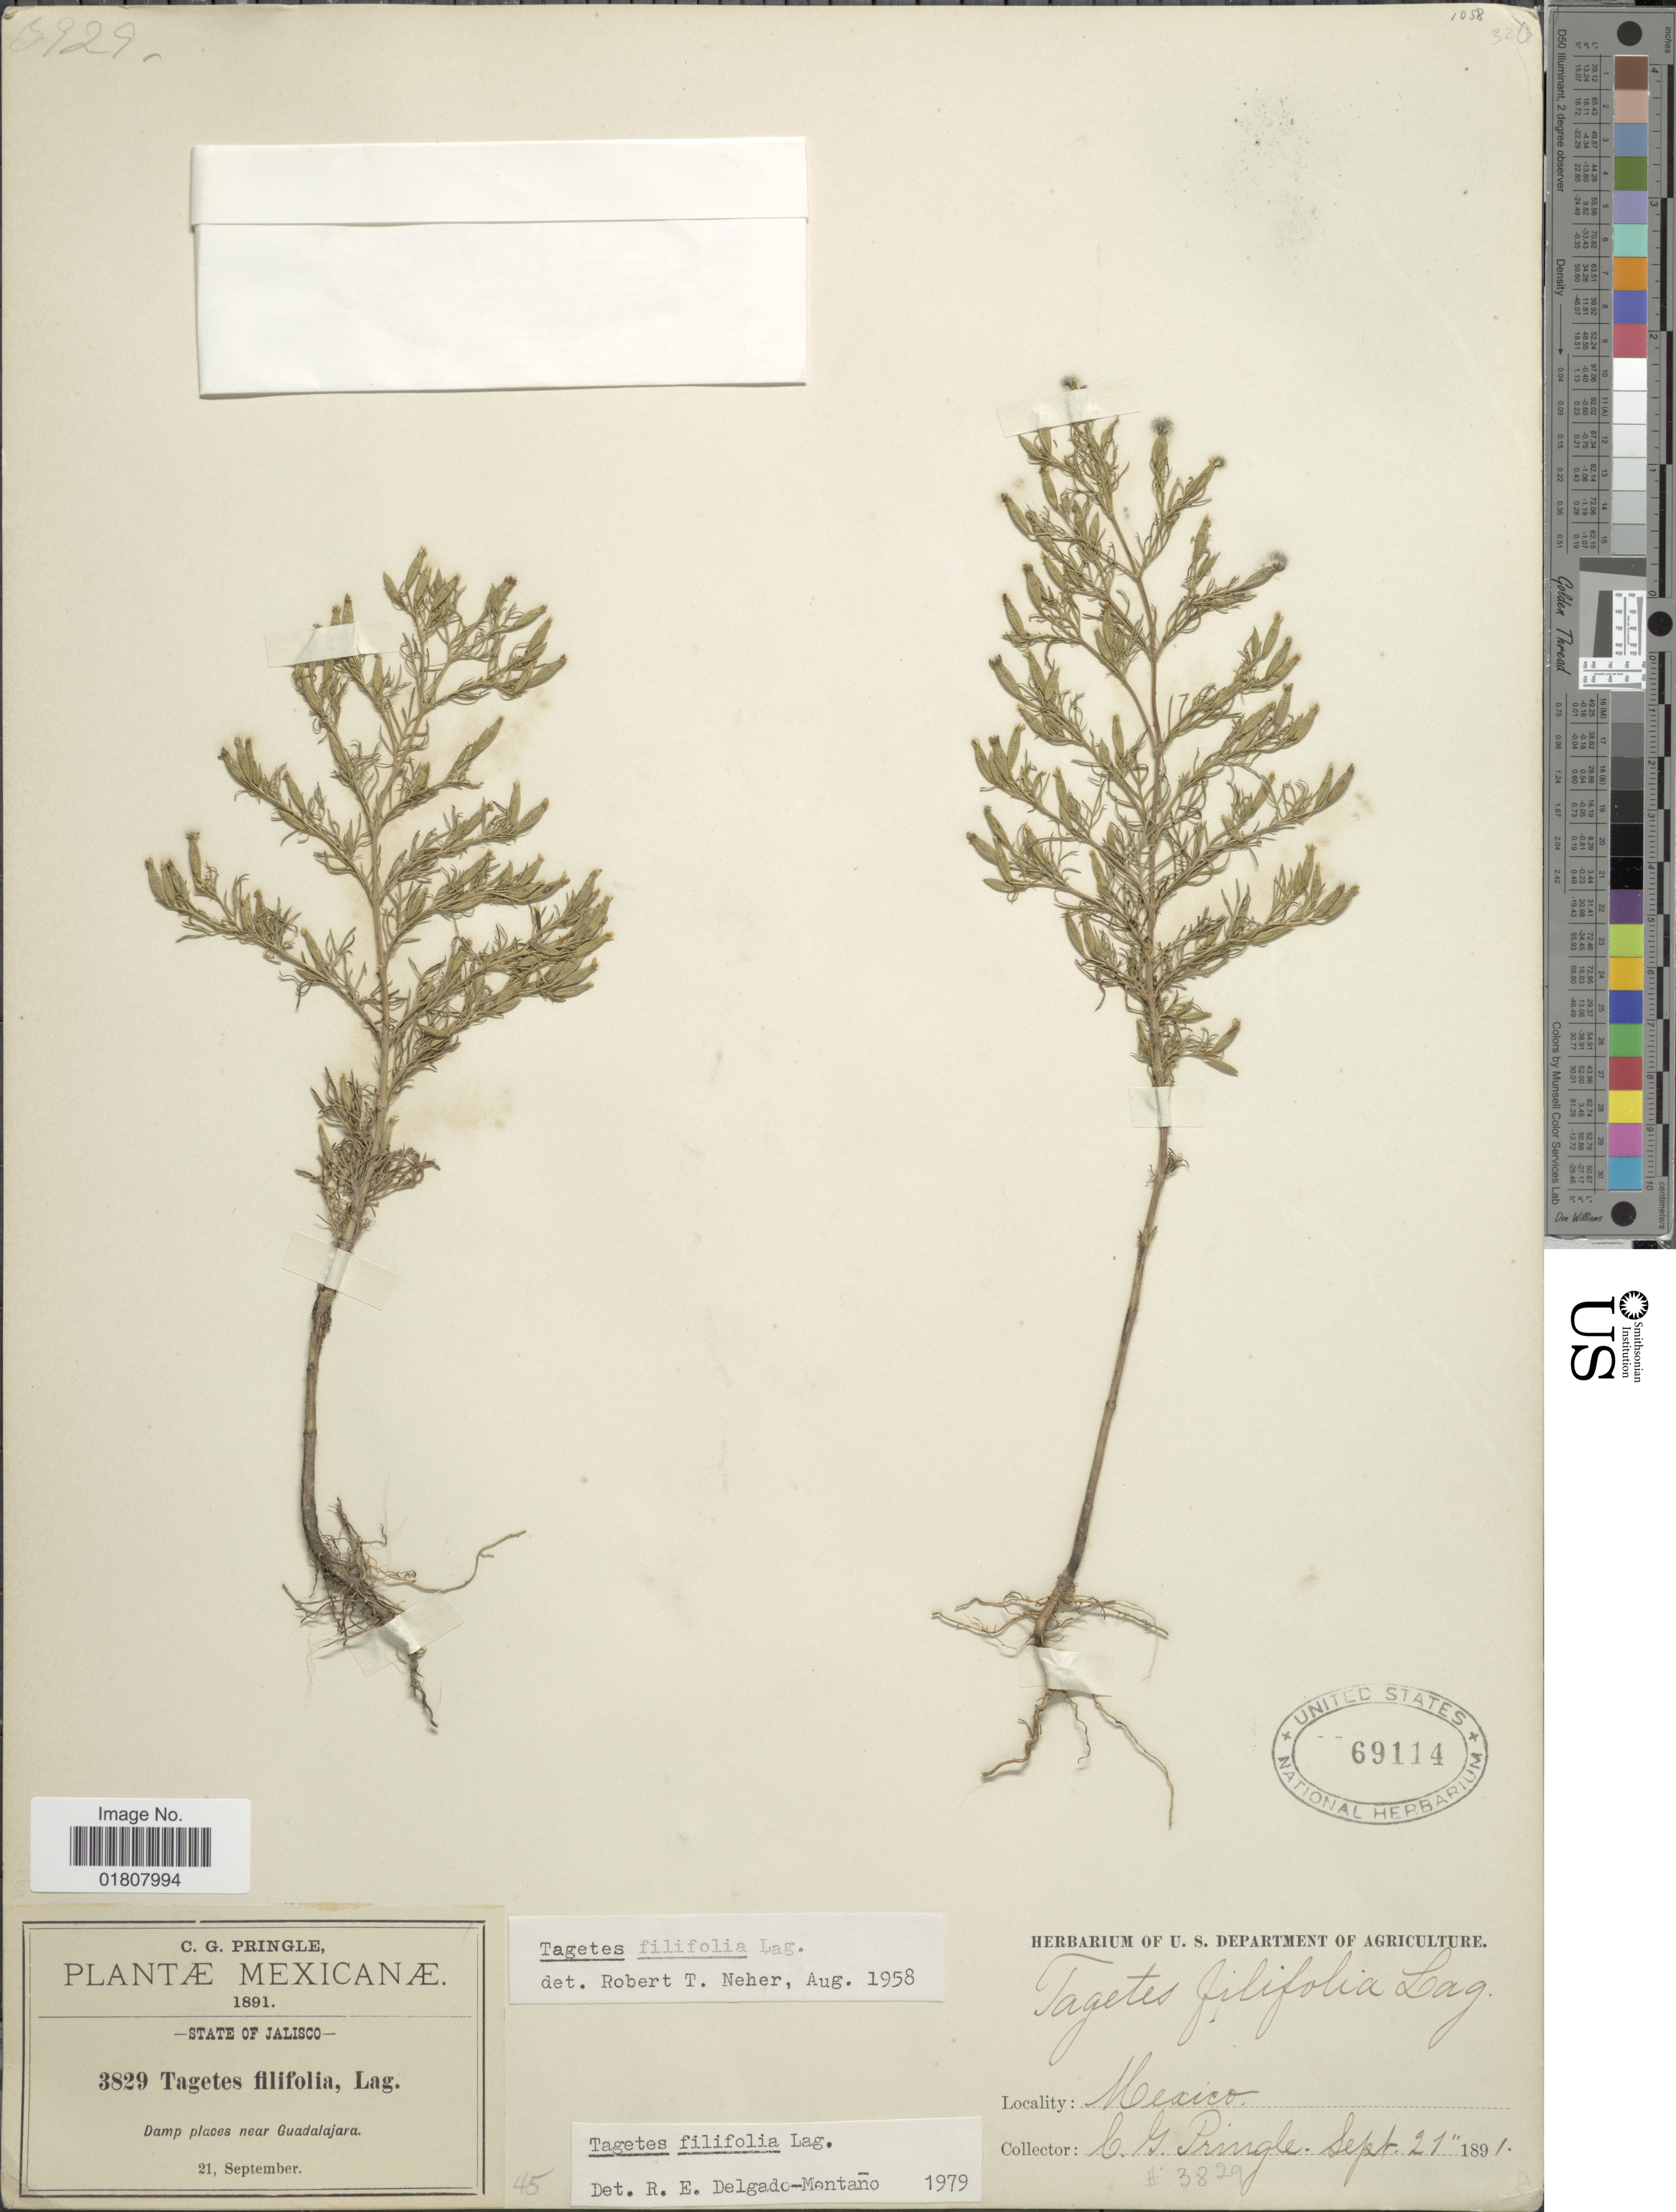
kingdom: Plantae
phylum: Tracheophyta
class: Magnoliopsida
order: Asterales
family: Asteraceae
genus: Tagetes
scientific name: Tagetes filifolia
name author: Lag.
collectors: C. G. Pringle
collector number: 3829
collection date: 1891-09-21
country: Mexico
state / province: Jalisco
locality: Near Guadalajara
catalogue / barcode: US 69114